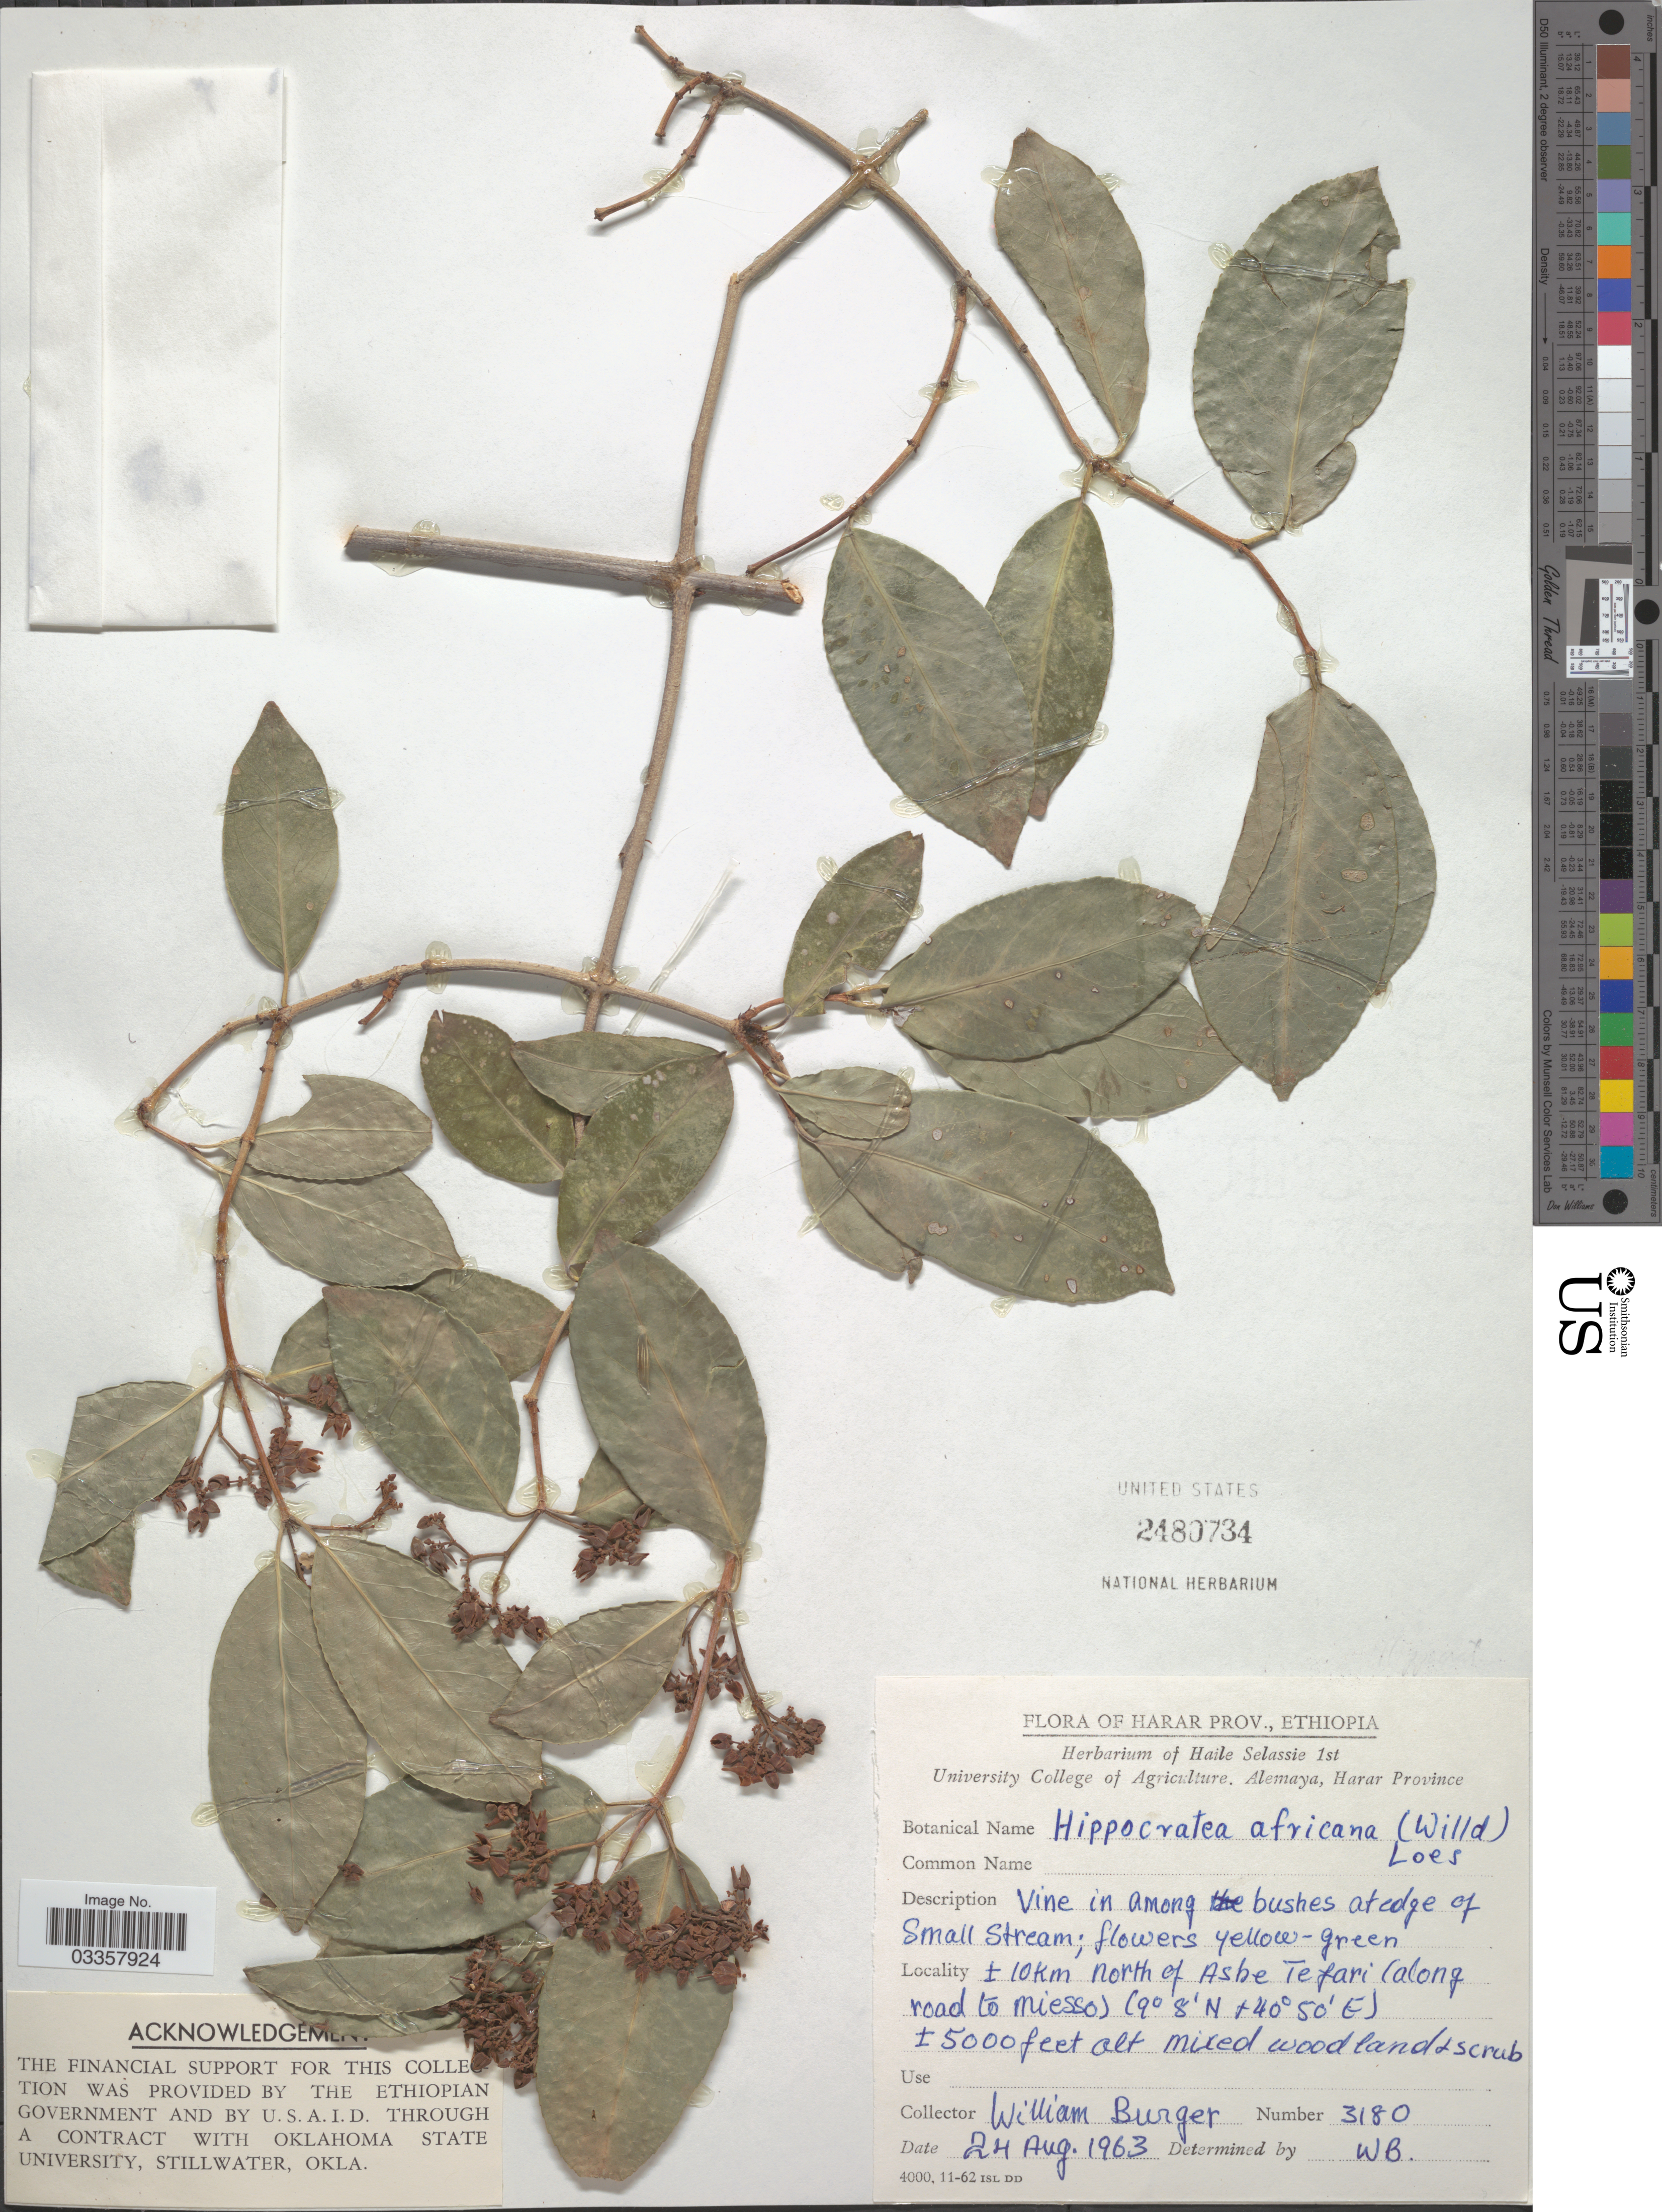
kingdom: Plantae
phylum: Tracheophyta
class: Magnoliopsida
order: Celastrales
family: Celastraceae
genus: Loeseneriella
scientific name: Loeseneriella africana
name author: (Willd.) R. Wilczek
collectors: W. Burger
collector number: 3180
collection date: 1963-08-24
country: Ethiopia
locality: Harar Prov. ± 10 Km north of Ashe Tefari (along road to Miesso).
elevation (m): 1524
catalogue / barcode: US 2480734